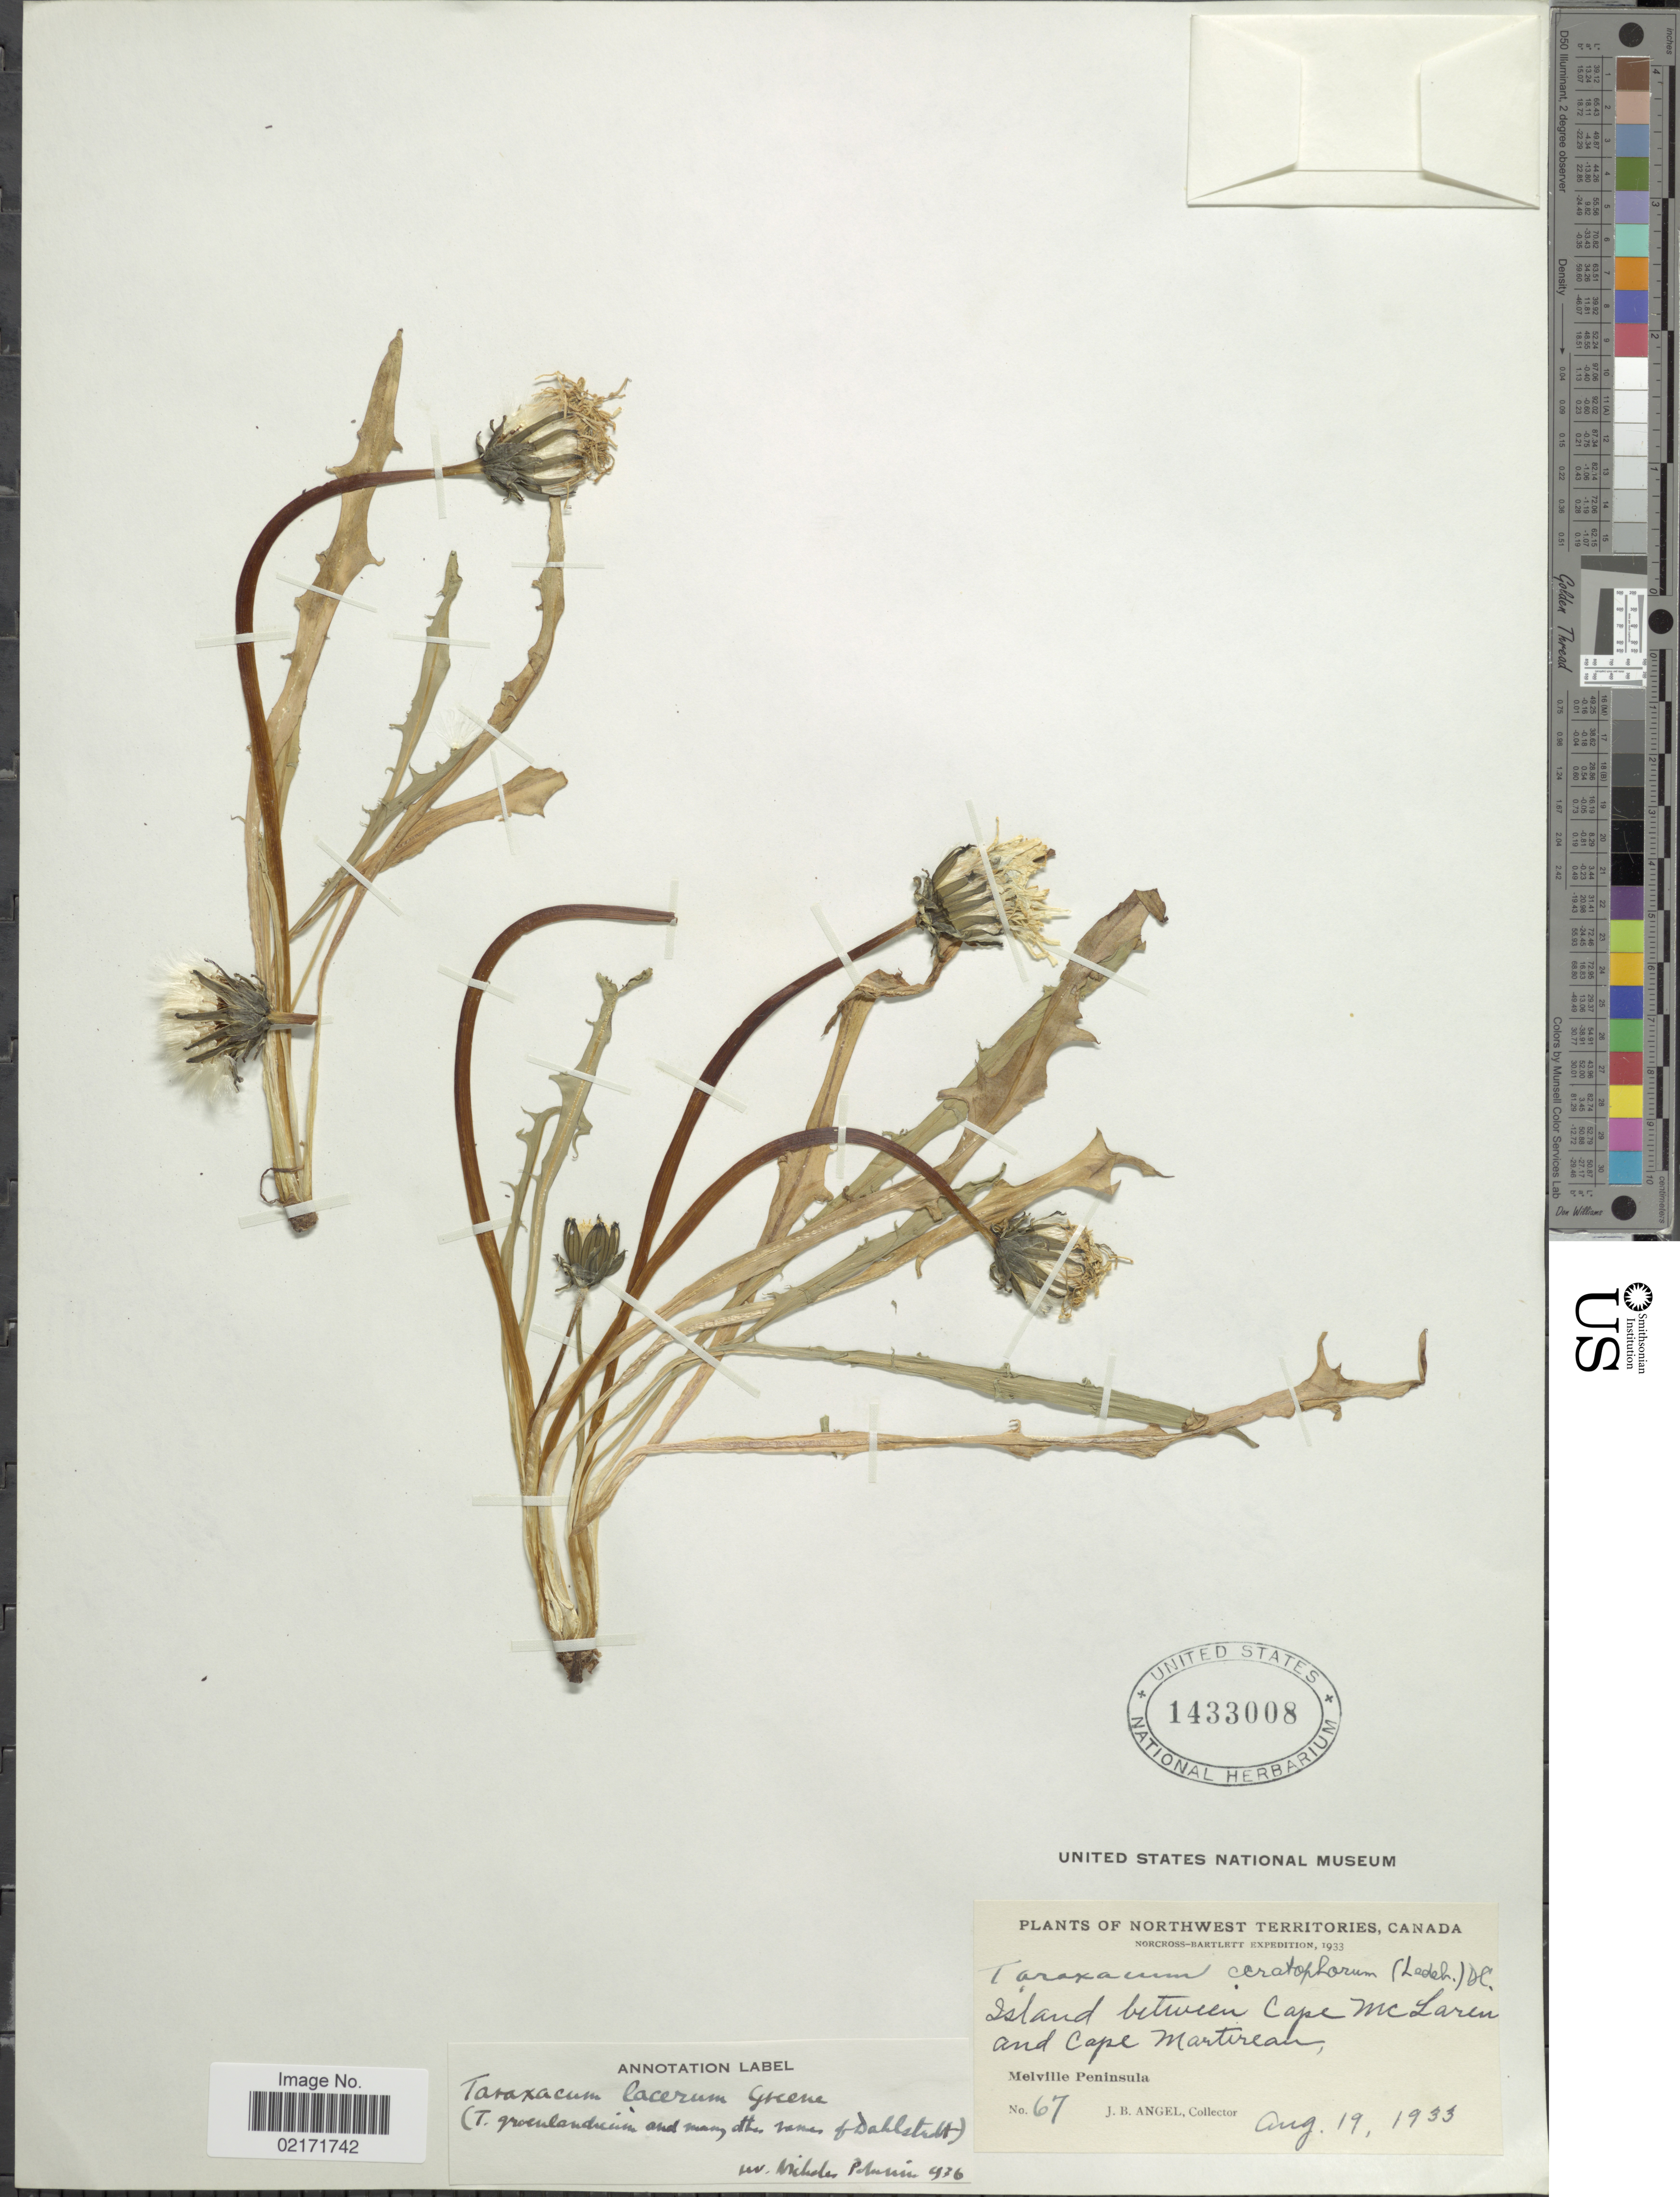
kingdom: Plantae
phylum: Tracheophyta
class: Magnoliopsida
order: Asterales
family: Asteraceae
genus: Taraxacum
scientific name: Taraxacum ceratophorum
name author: (Ledeb.) DC.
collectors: J. Angel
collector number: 67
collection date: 1933-08-19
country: Canada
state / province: Northwest Territories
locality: Northwest Territories, Canada. Norcross-Bartlett. Island between Cape McLaren and Cape Martirean. Melville Peninsula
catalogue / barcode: US 1433008